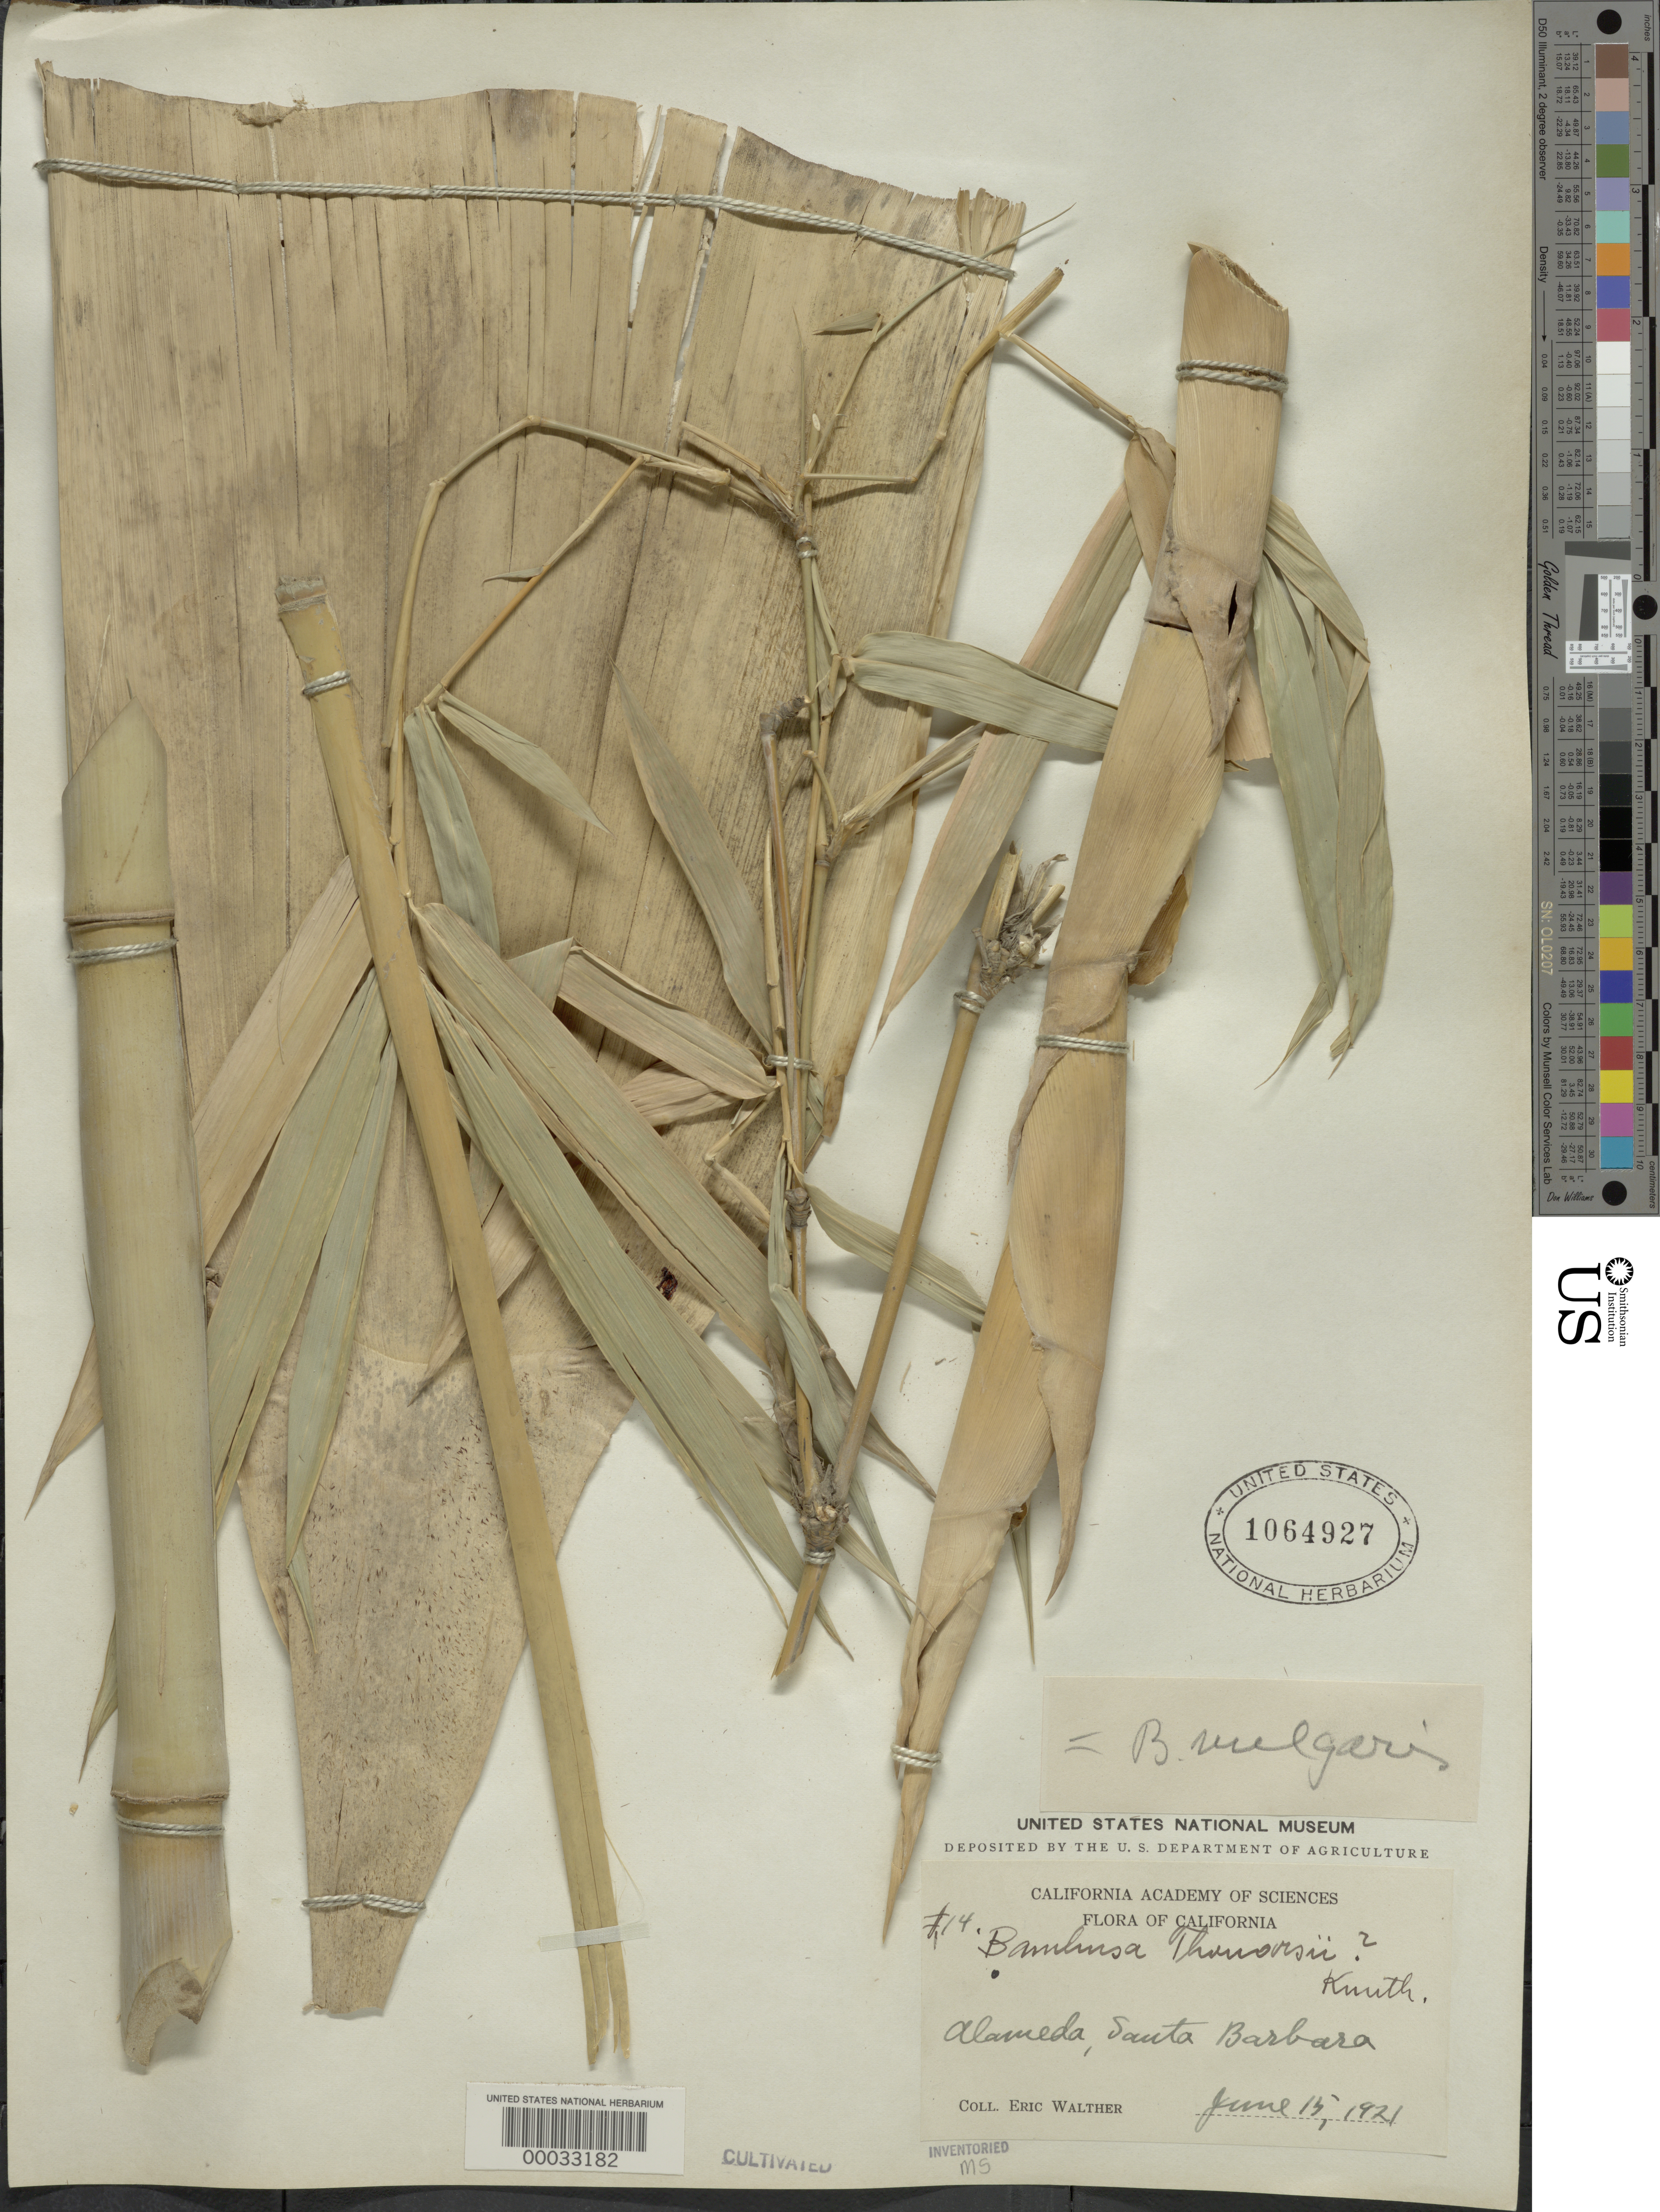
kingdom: Plantae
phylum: Tracheophyta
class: Liliopsida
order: Poales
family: Poaceae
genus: Bambusa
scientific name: Bambusa vulgaris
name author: Schrad. ex J.C. Wendl.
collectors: E. Walther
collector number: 14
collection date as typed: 15 Jun 1921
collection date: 1921-06-15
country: United States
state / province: California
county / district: Santa Barbara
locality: Alameda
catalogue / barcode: US 1064927